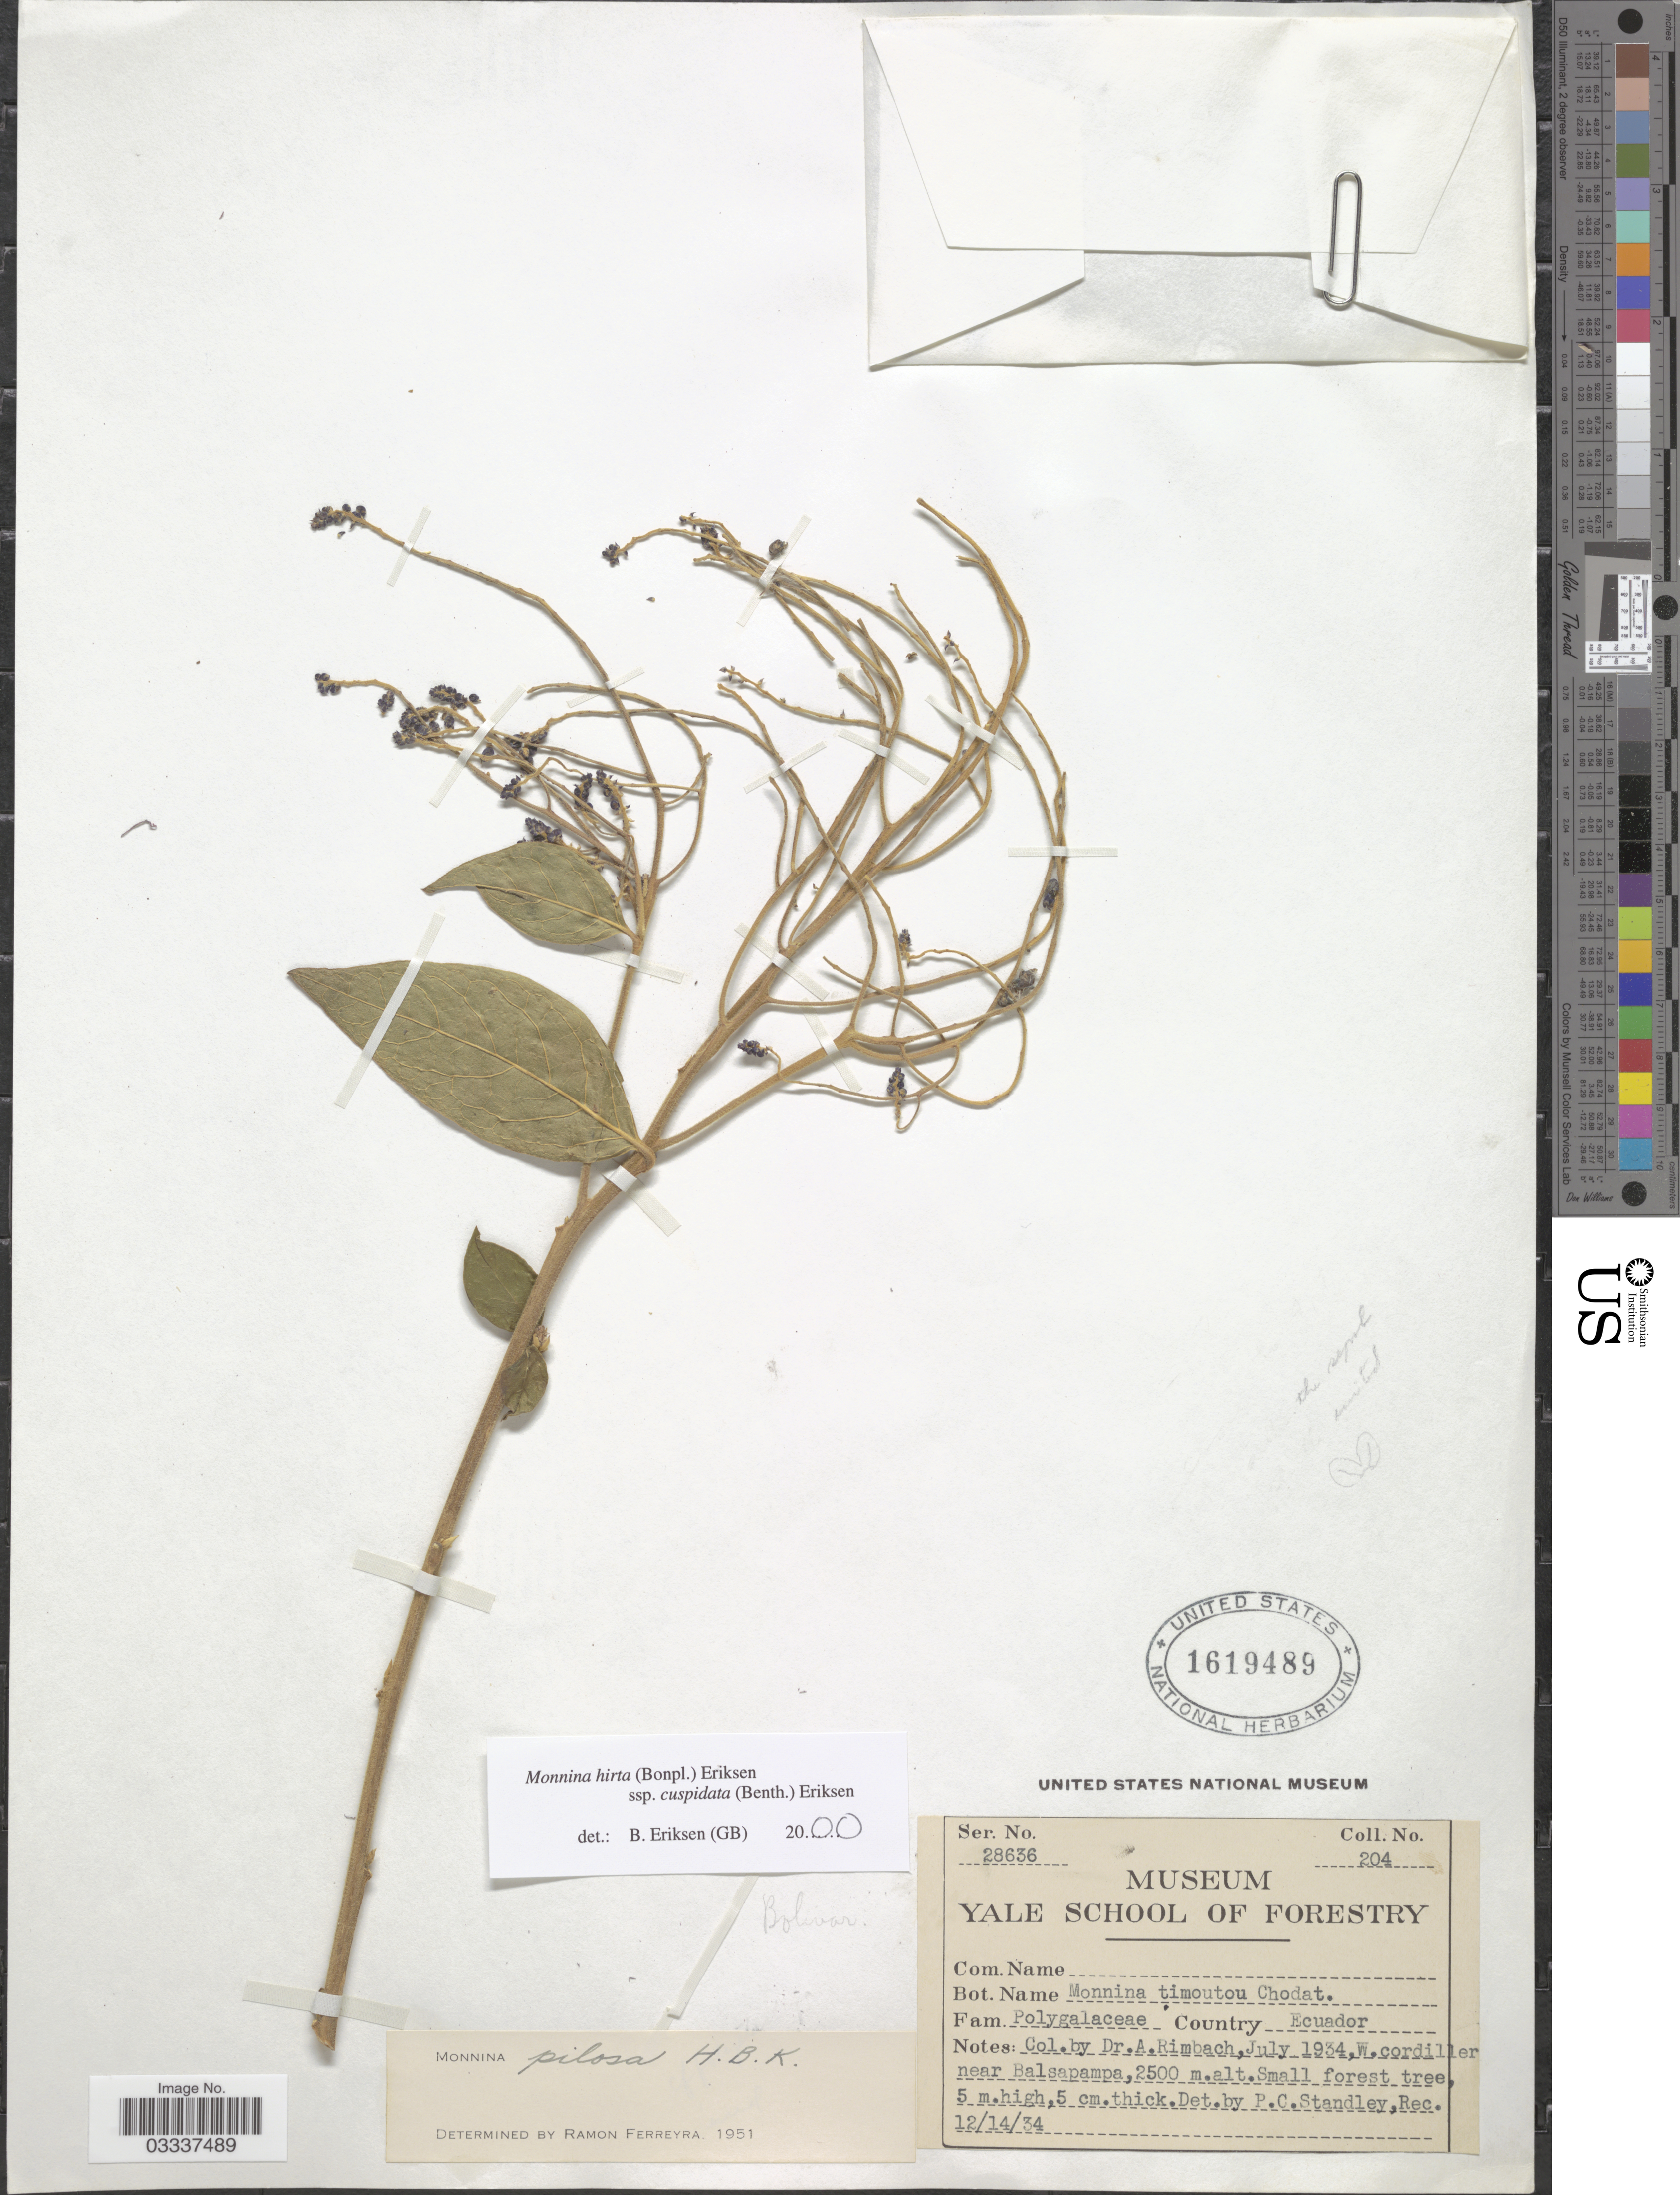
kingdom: Plantae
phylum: Tracheophyta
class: Magnoliopsida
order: Fabales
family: Polygalaceae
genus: Monnina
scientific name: Monnina hirta subsp. cuspidata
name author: (Benth.) B. Eriksen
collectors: A. Rimbach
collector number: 204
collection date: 1934-07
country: Ecuador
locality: W. Cordiller near Balsapampa.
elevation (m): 2500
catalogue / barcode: US 1619489